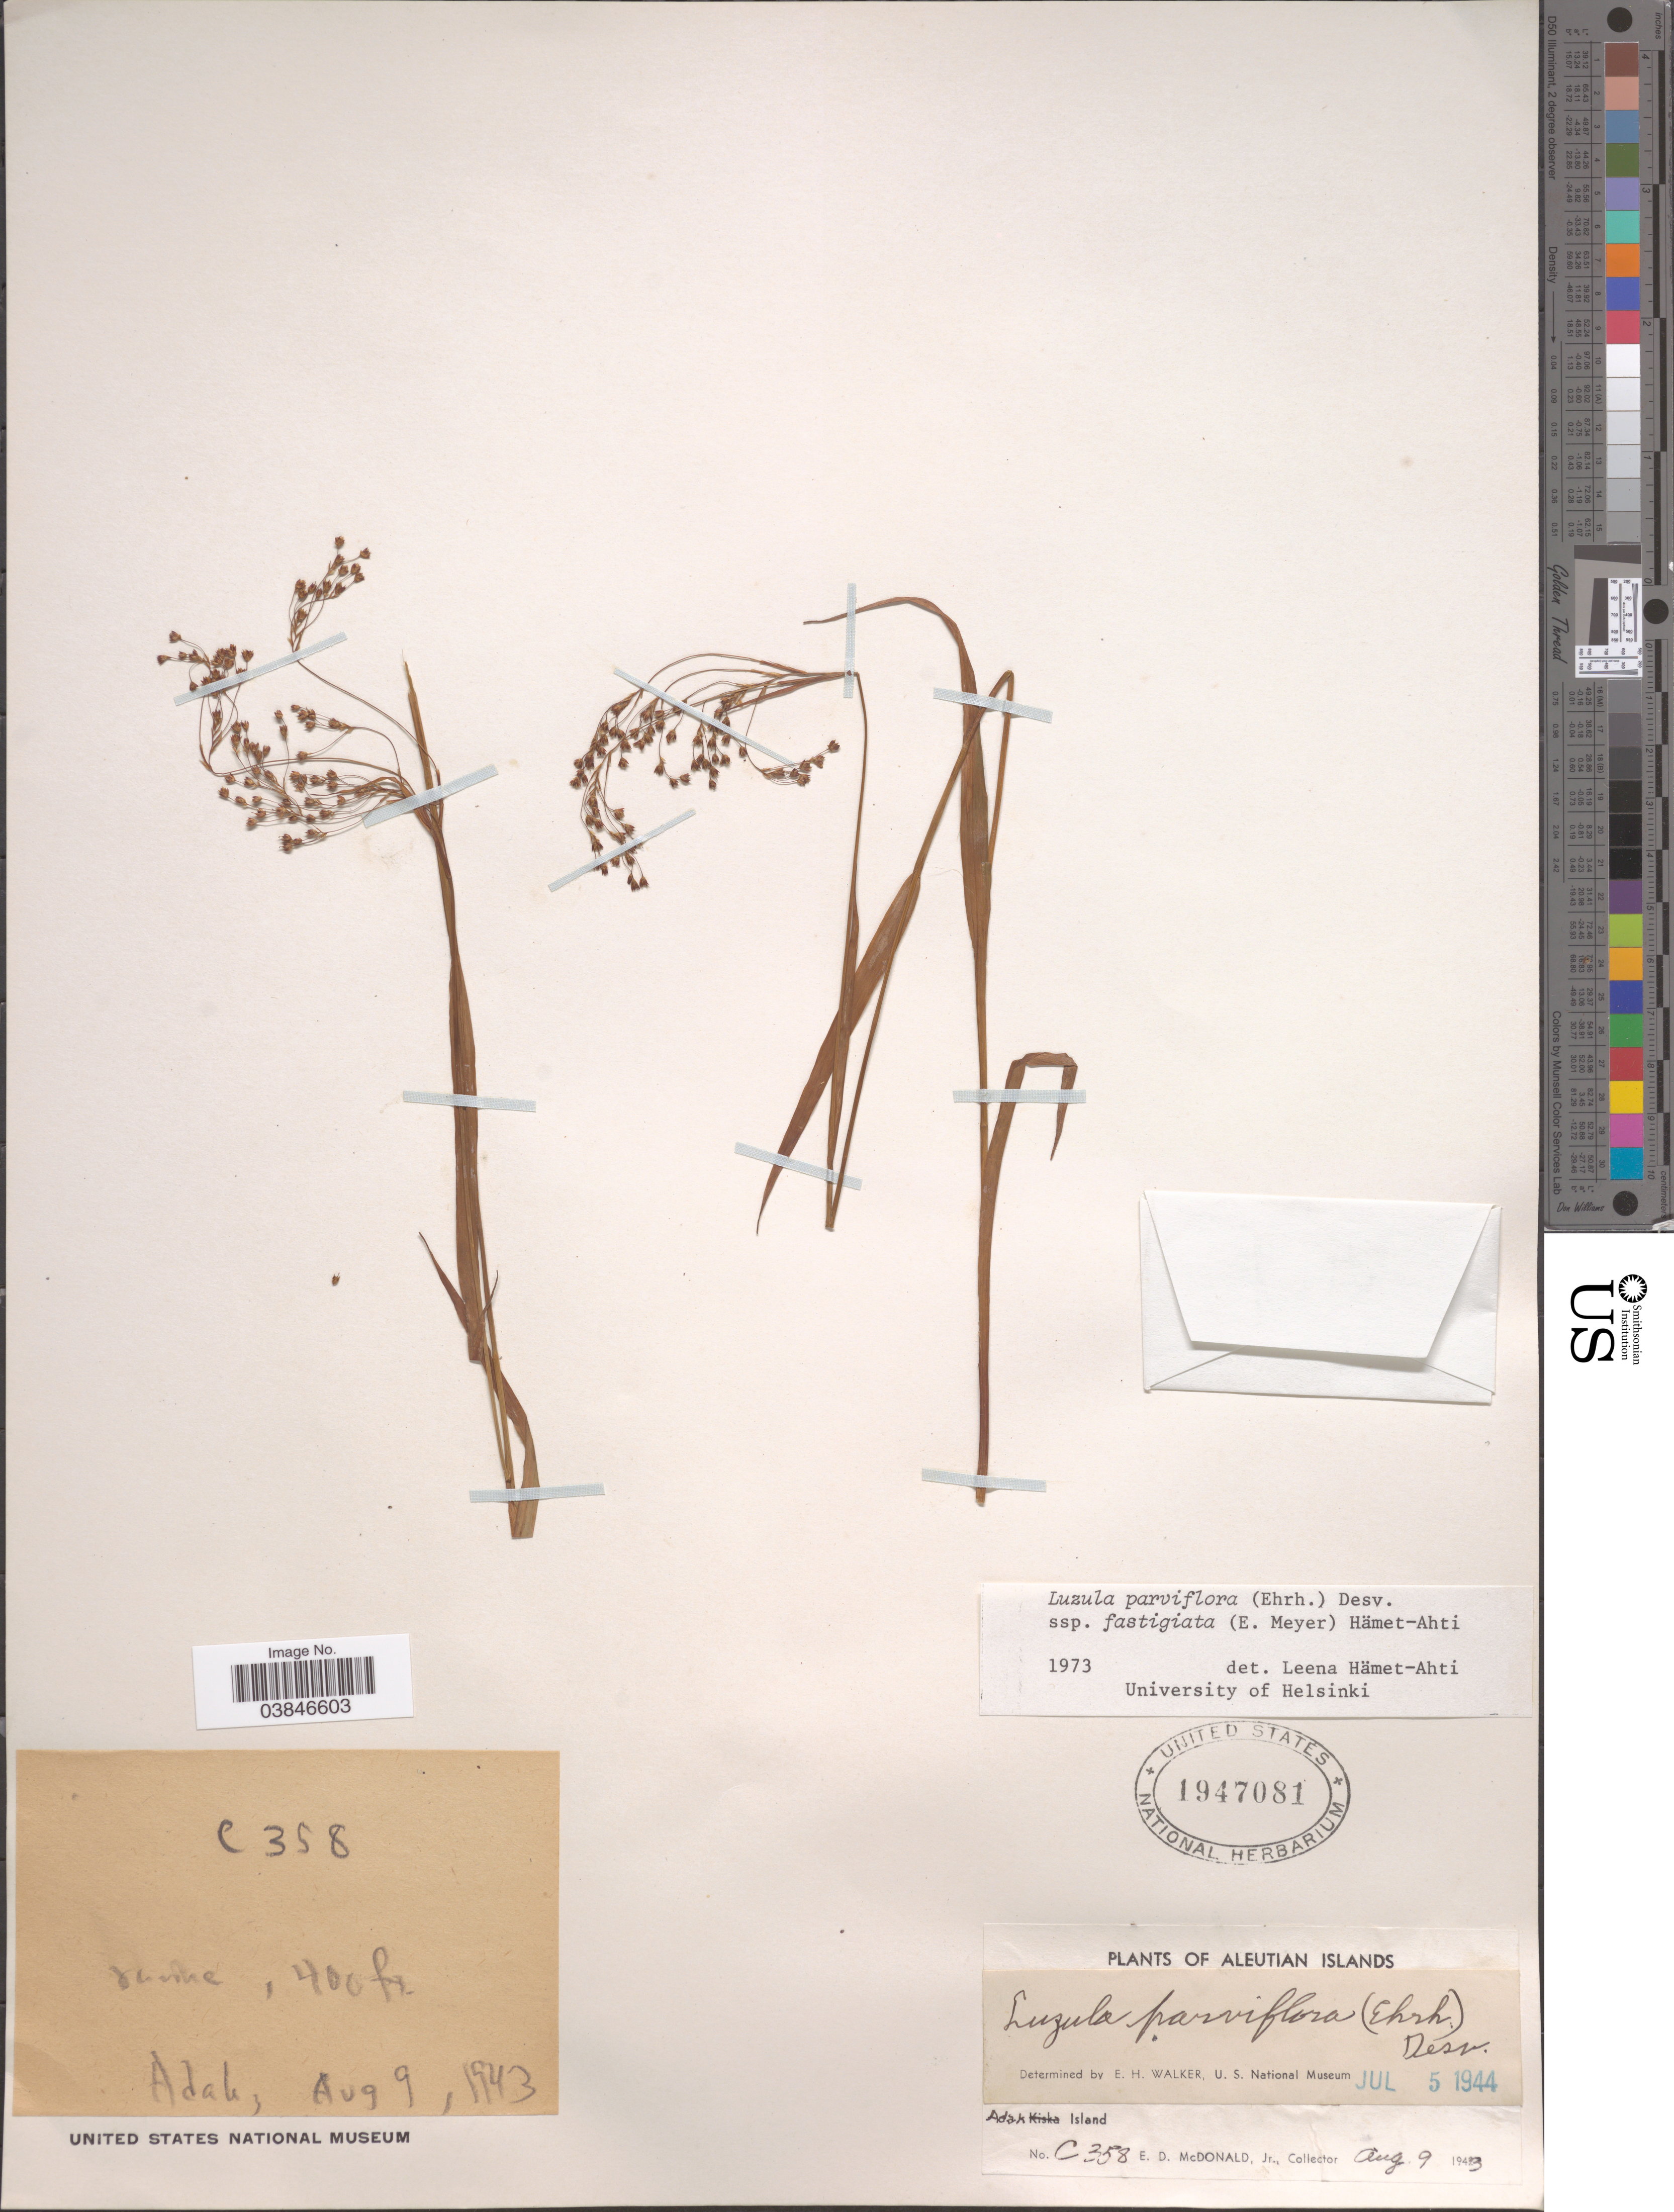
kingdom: Plantae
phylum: Tracheophyta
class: Liliopsida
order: Poales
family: Juncaceae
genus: Luzula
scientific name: Luzula parviflora subsp. fastigiata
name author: Buchenau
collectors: E. D. McDonald Jr.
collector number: C358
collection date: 1943-08-09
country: United States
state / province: Alaska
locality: Aleutian Islands. Adak Island.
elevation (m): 122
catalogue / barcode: US 1947081